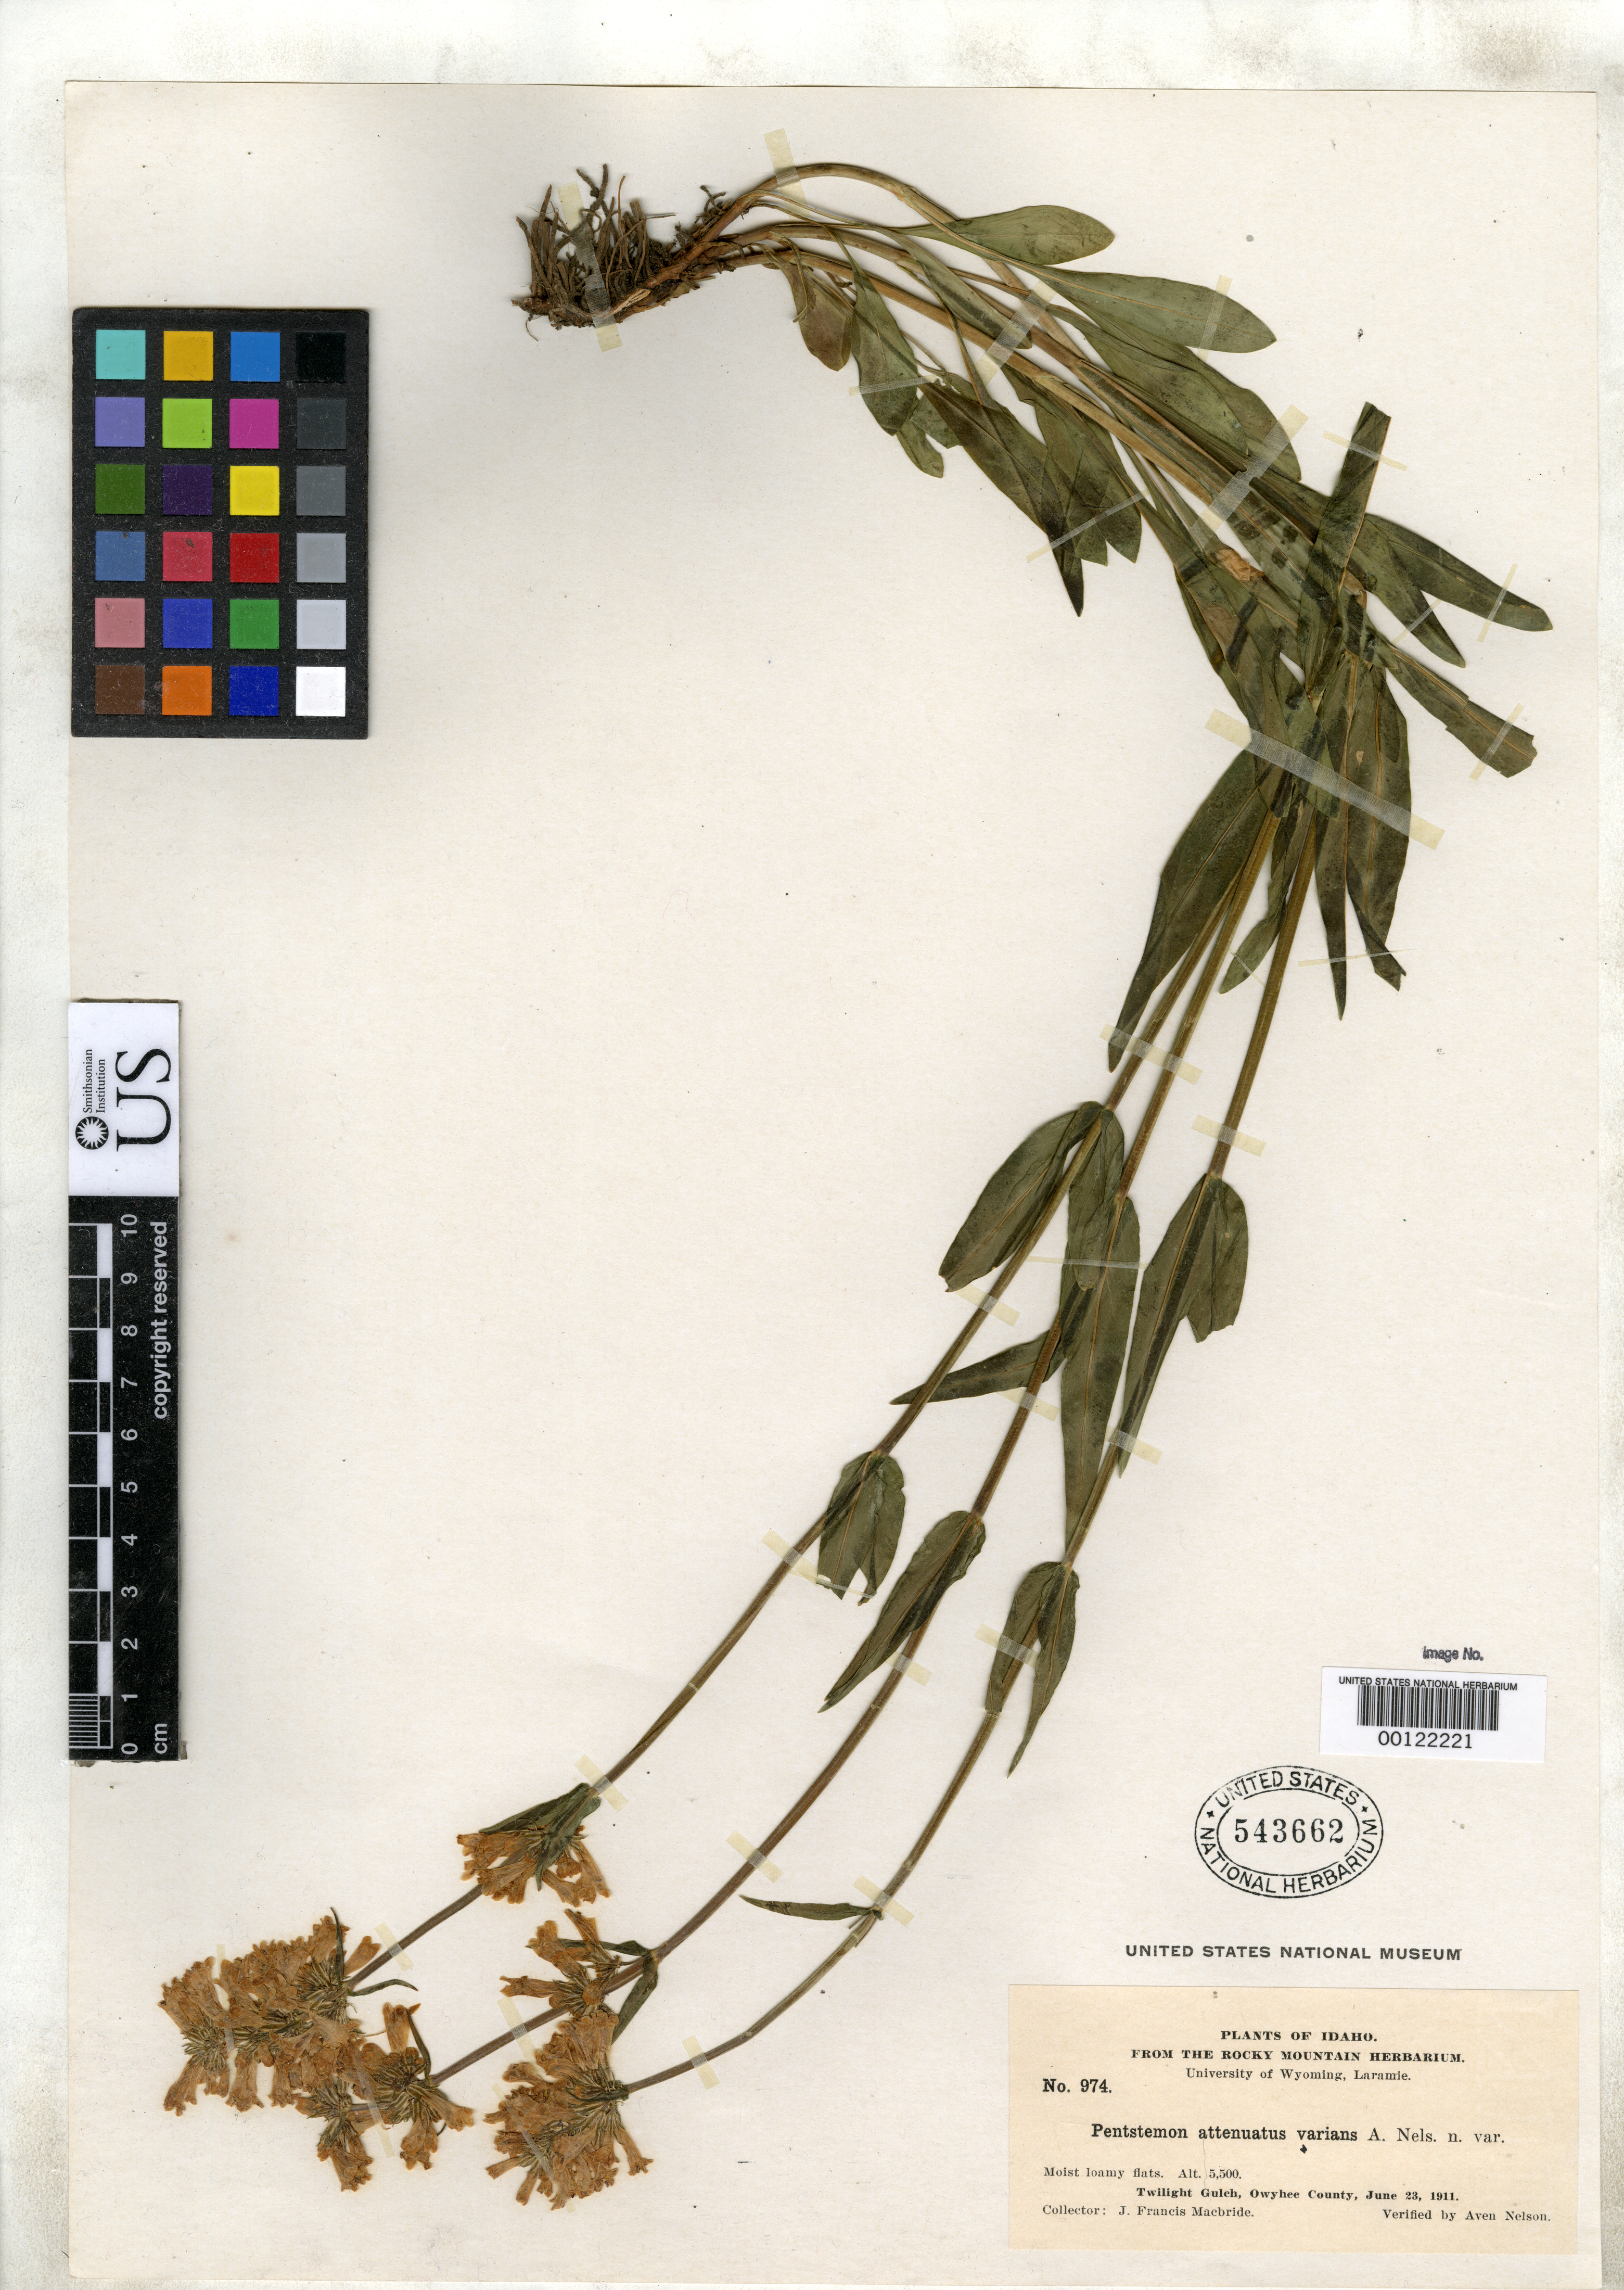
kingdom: Plantae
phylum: Tracheophyta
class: Magnoliopsida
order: Lamiales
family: Plantaginaceae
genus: Penstemon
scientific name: Penstemon attenuatus var. varians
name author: A. Nelson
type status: Isotype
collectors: J. F. Macbride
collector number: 974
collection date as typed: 23 Jun 1911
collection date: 1911-06-23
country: United States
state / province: Idaho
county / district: Owyhee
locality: Twilight Gulch.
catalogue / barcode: US 543662